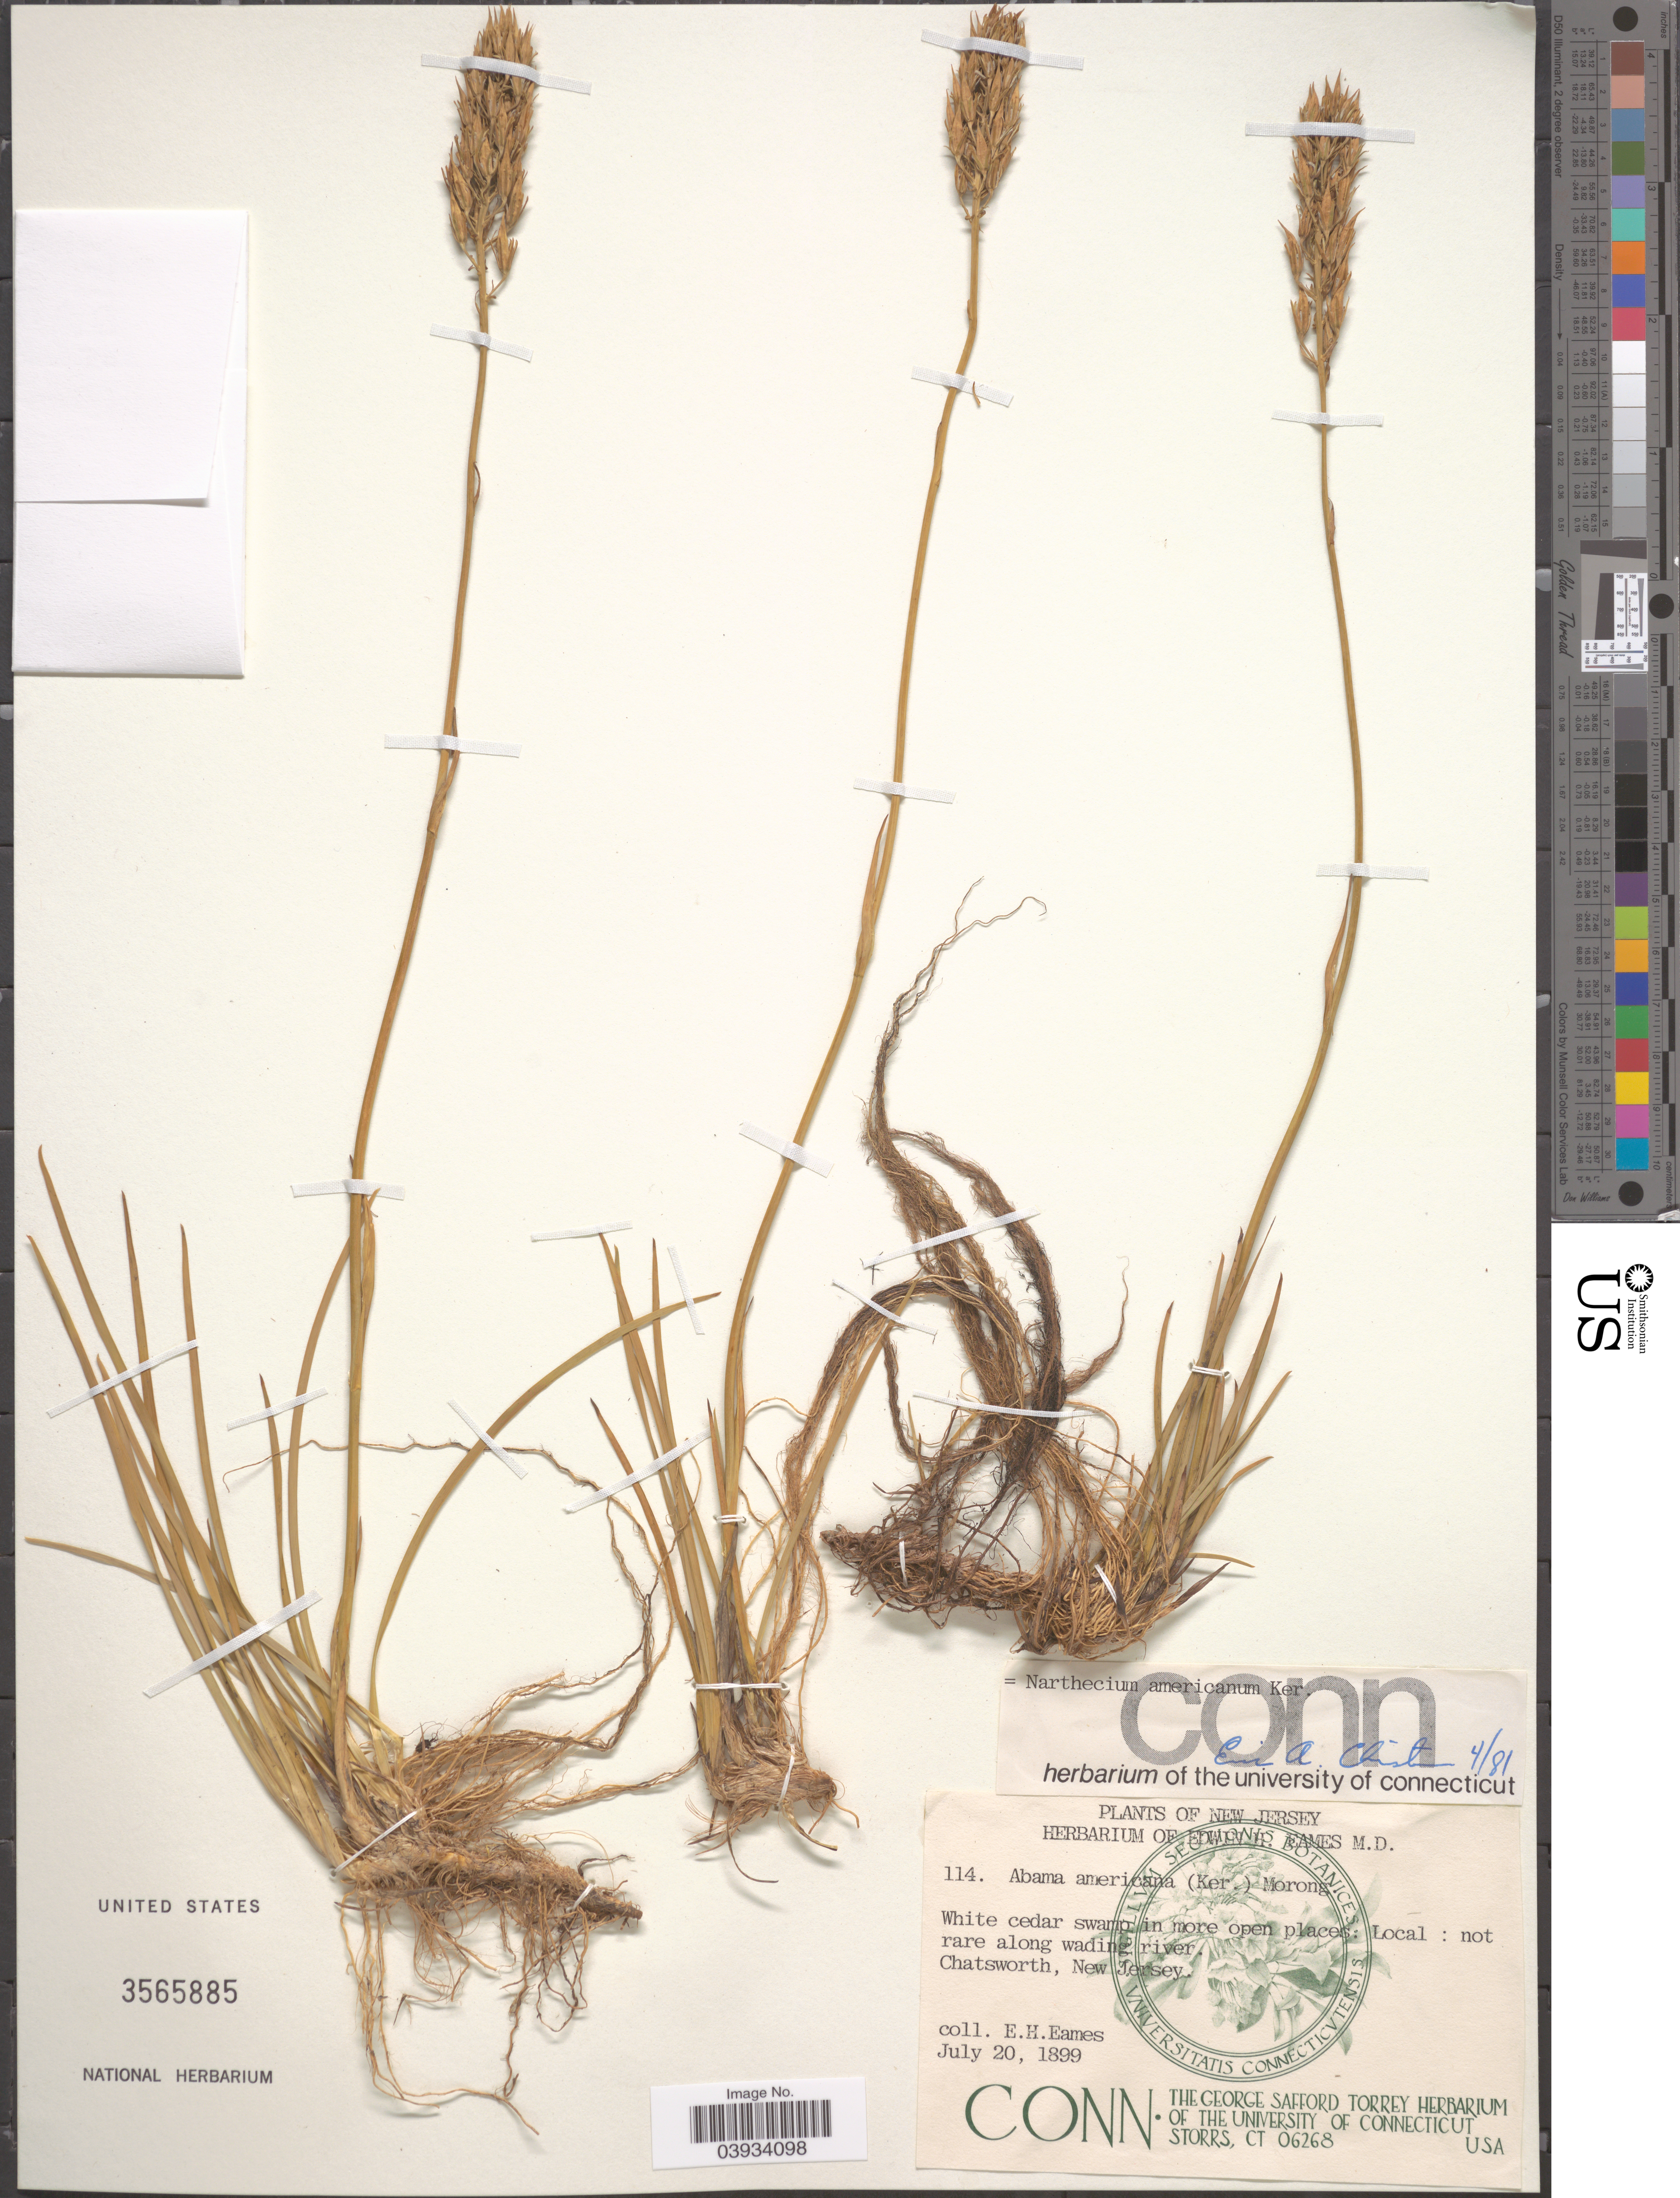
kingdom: Plantae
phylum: Tracheophyta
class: Liliopsida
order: Dioscoreales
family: Nartheciaceae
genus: Narthecium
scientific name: Narthecium americanum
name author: Ker Gawl.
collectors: E. H. Eames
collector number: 114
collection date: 1899-07-20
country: United States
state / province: New Jersey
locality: Chatsworth.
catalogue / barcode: US 3565885